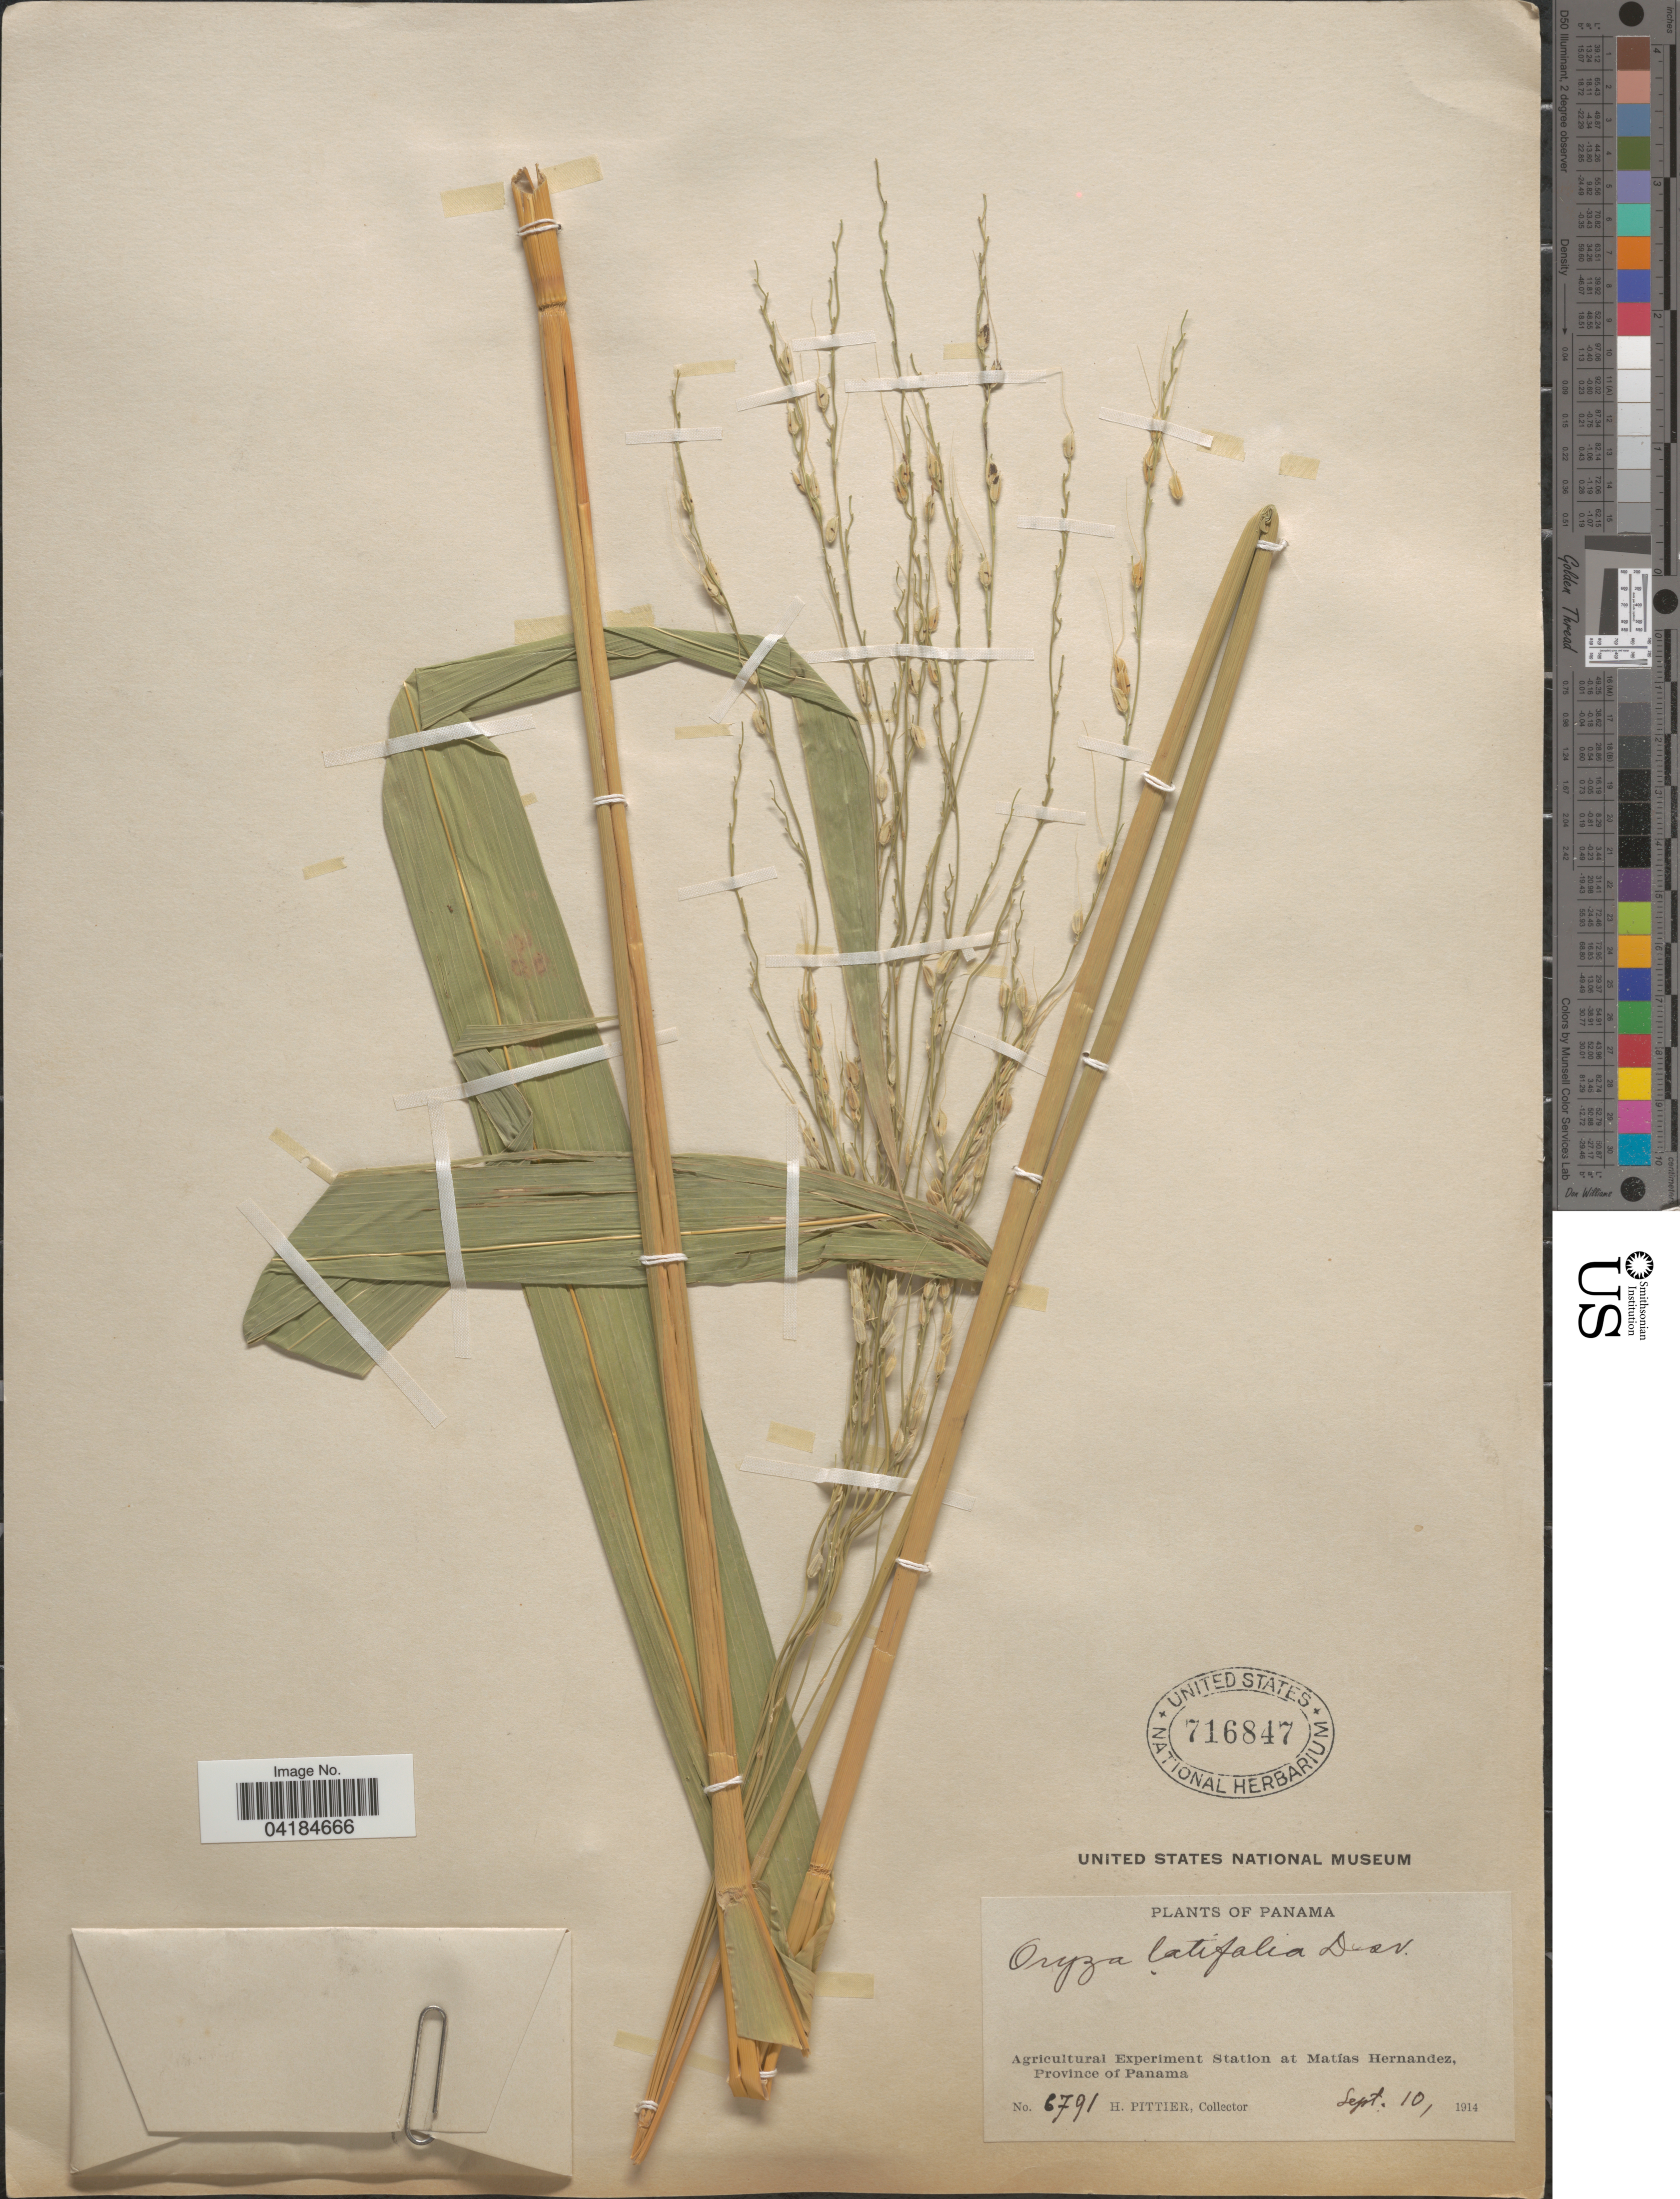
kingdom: Plantae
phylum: Tracheophyta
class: Liliopsida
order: Poales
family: Poaceae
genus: Oryza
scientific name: Oryza latifolia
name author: Desv.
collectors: H. F. Pittier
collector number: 6791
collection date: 1914-09-10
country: Panama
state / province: Panamá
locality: Agricultural Experiment Station at Matías Hernandez.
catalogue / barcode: US 716847